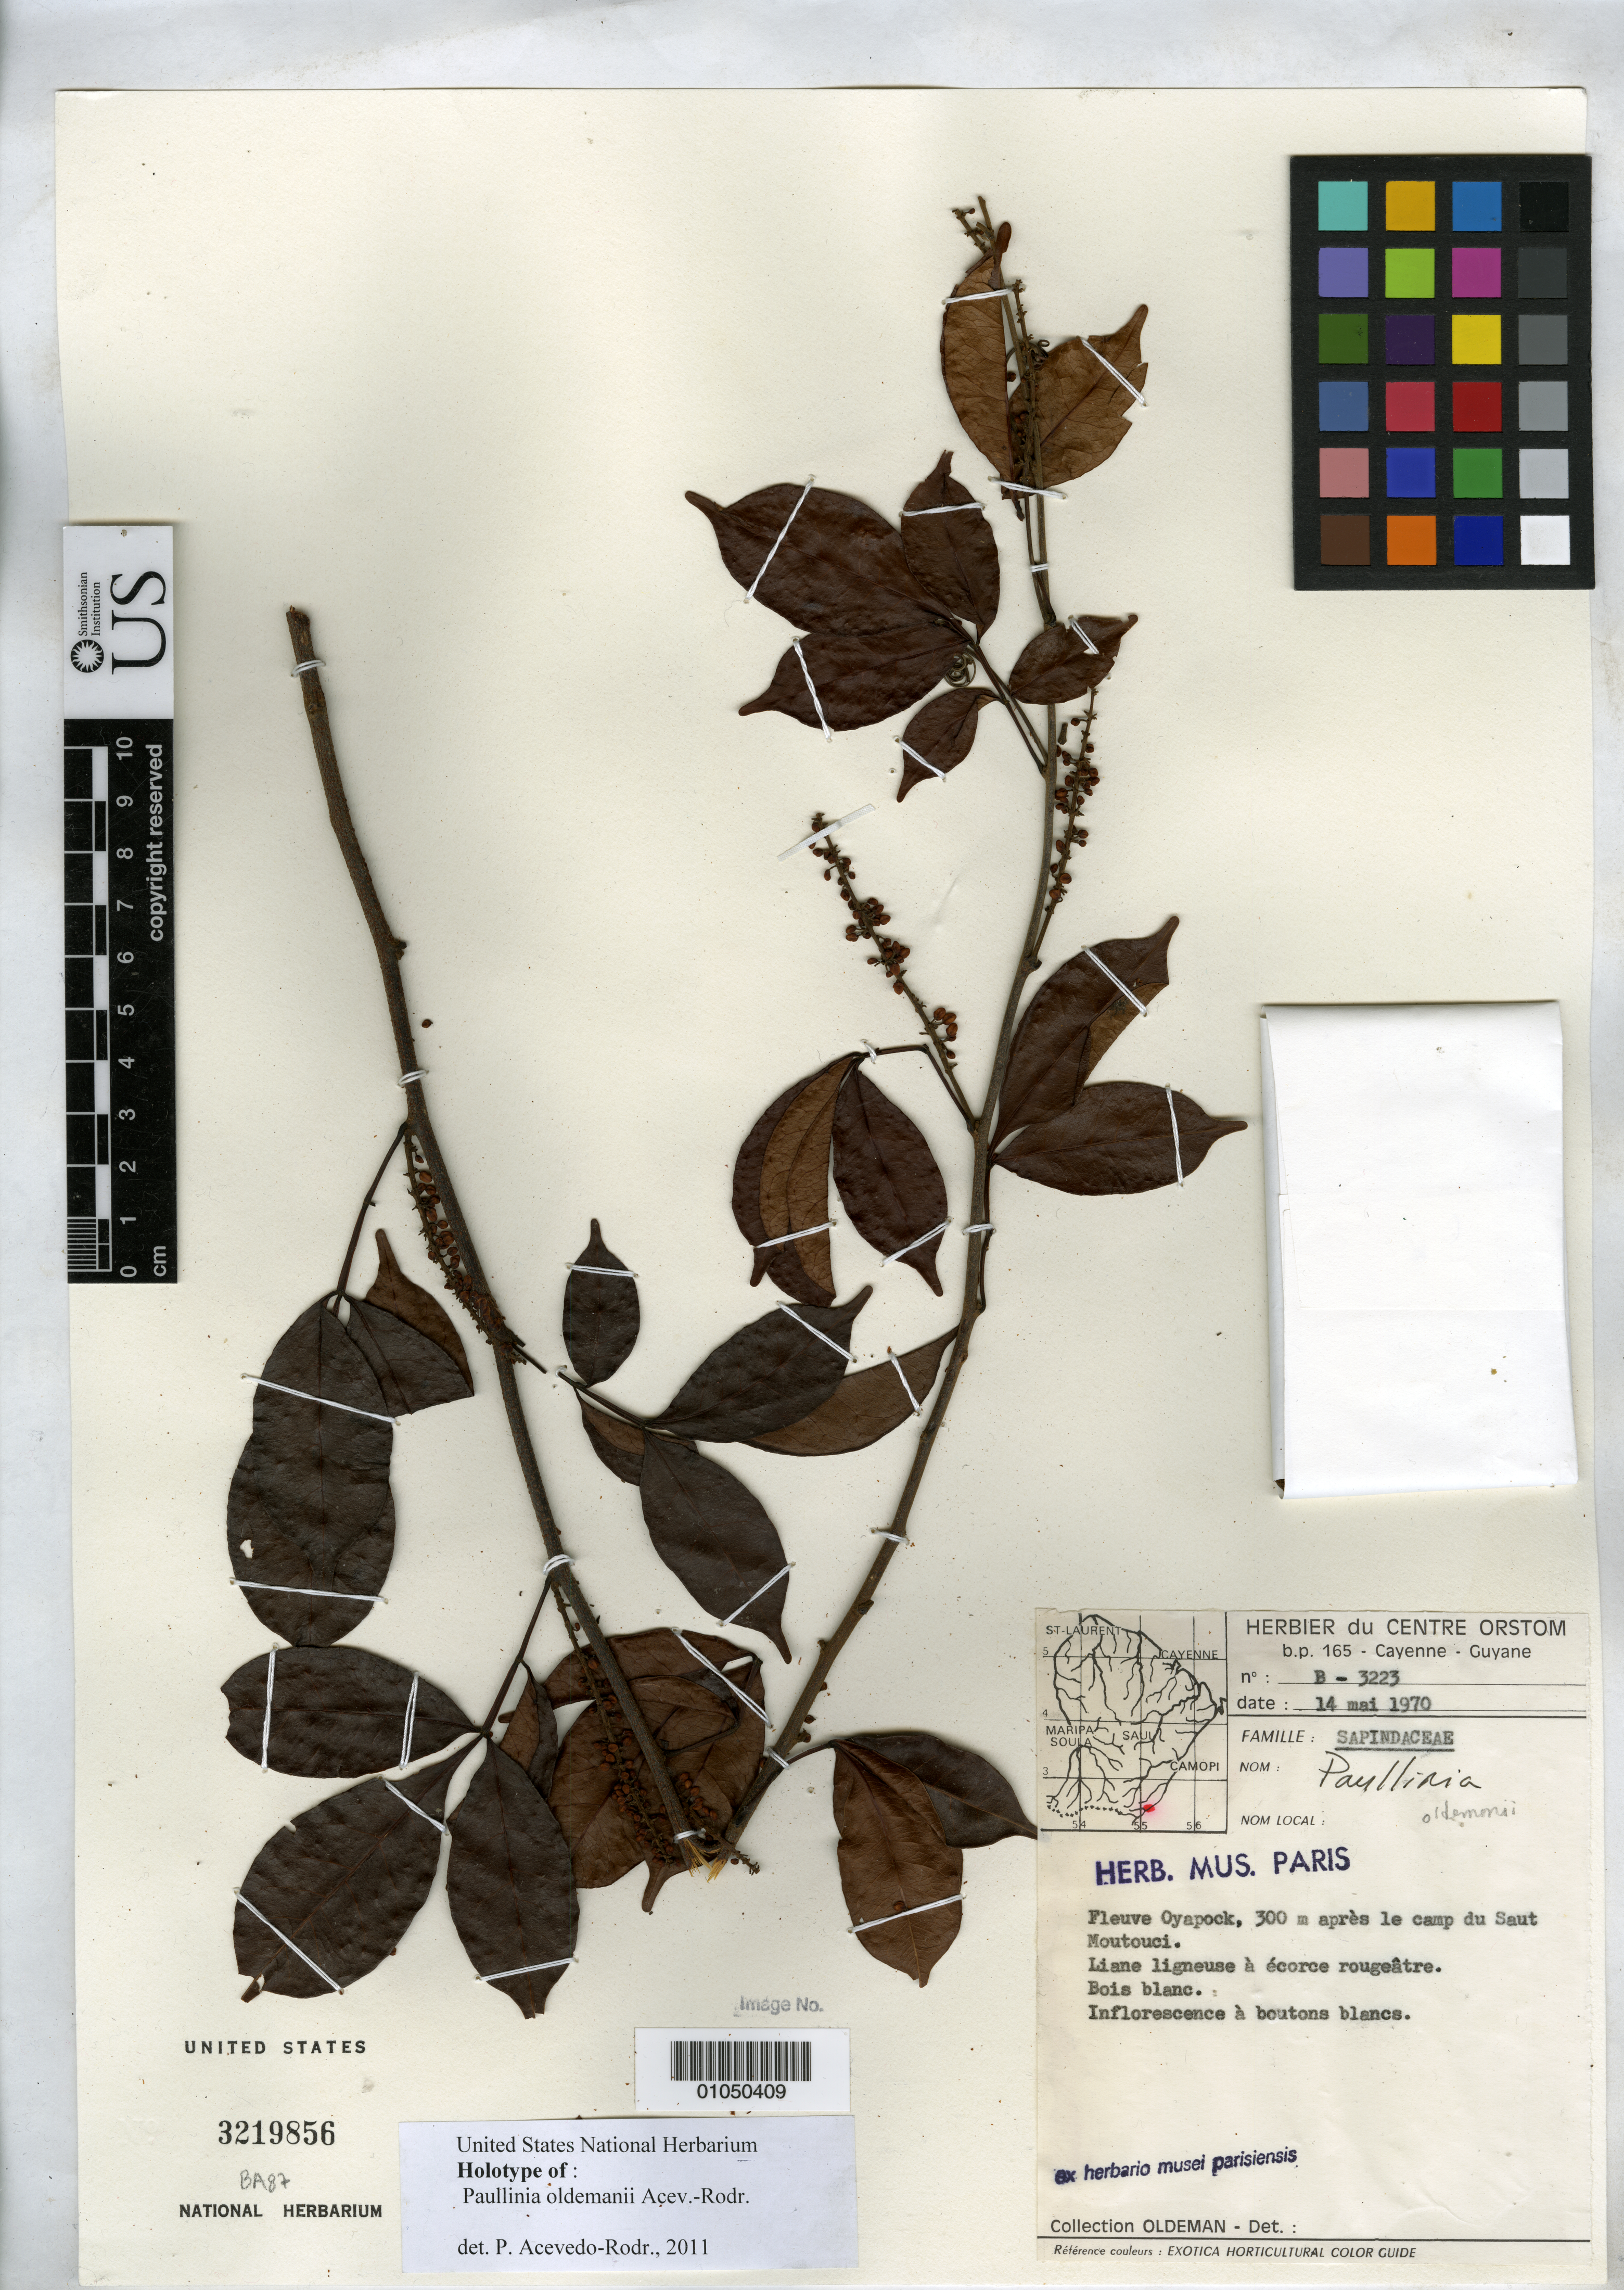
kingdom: Plantae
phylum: Tracheophyta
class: Magnoliopsida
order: Sapindales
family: Sapindaceae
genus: Paullinia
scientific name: Paullinia oldemanii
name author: Acev.-Rodr.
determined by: Acevedo-Rodríguez, P., (BOT), Smithsonian Institution - National Museum of Natural History (UNITED STATES)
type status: Holotype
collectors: R. Oldeman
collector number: B-3223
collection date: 1970-05-14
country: French Guiana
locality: Fleuve Oyapock, 300 m après le camp du Saut Moutouci.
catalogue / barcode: US 3219856